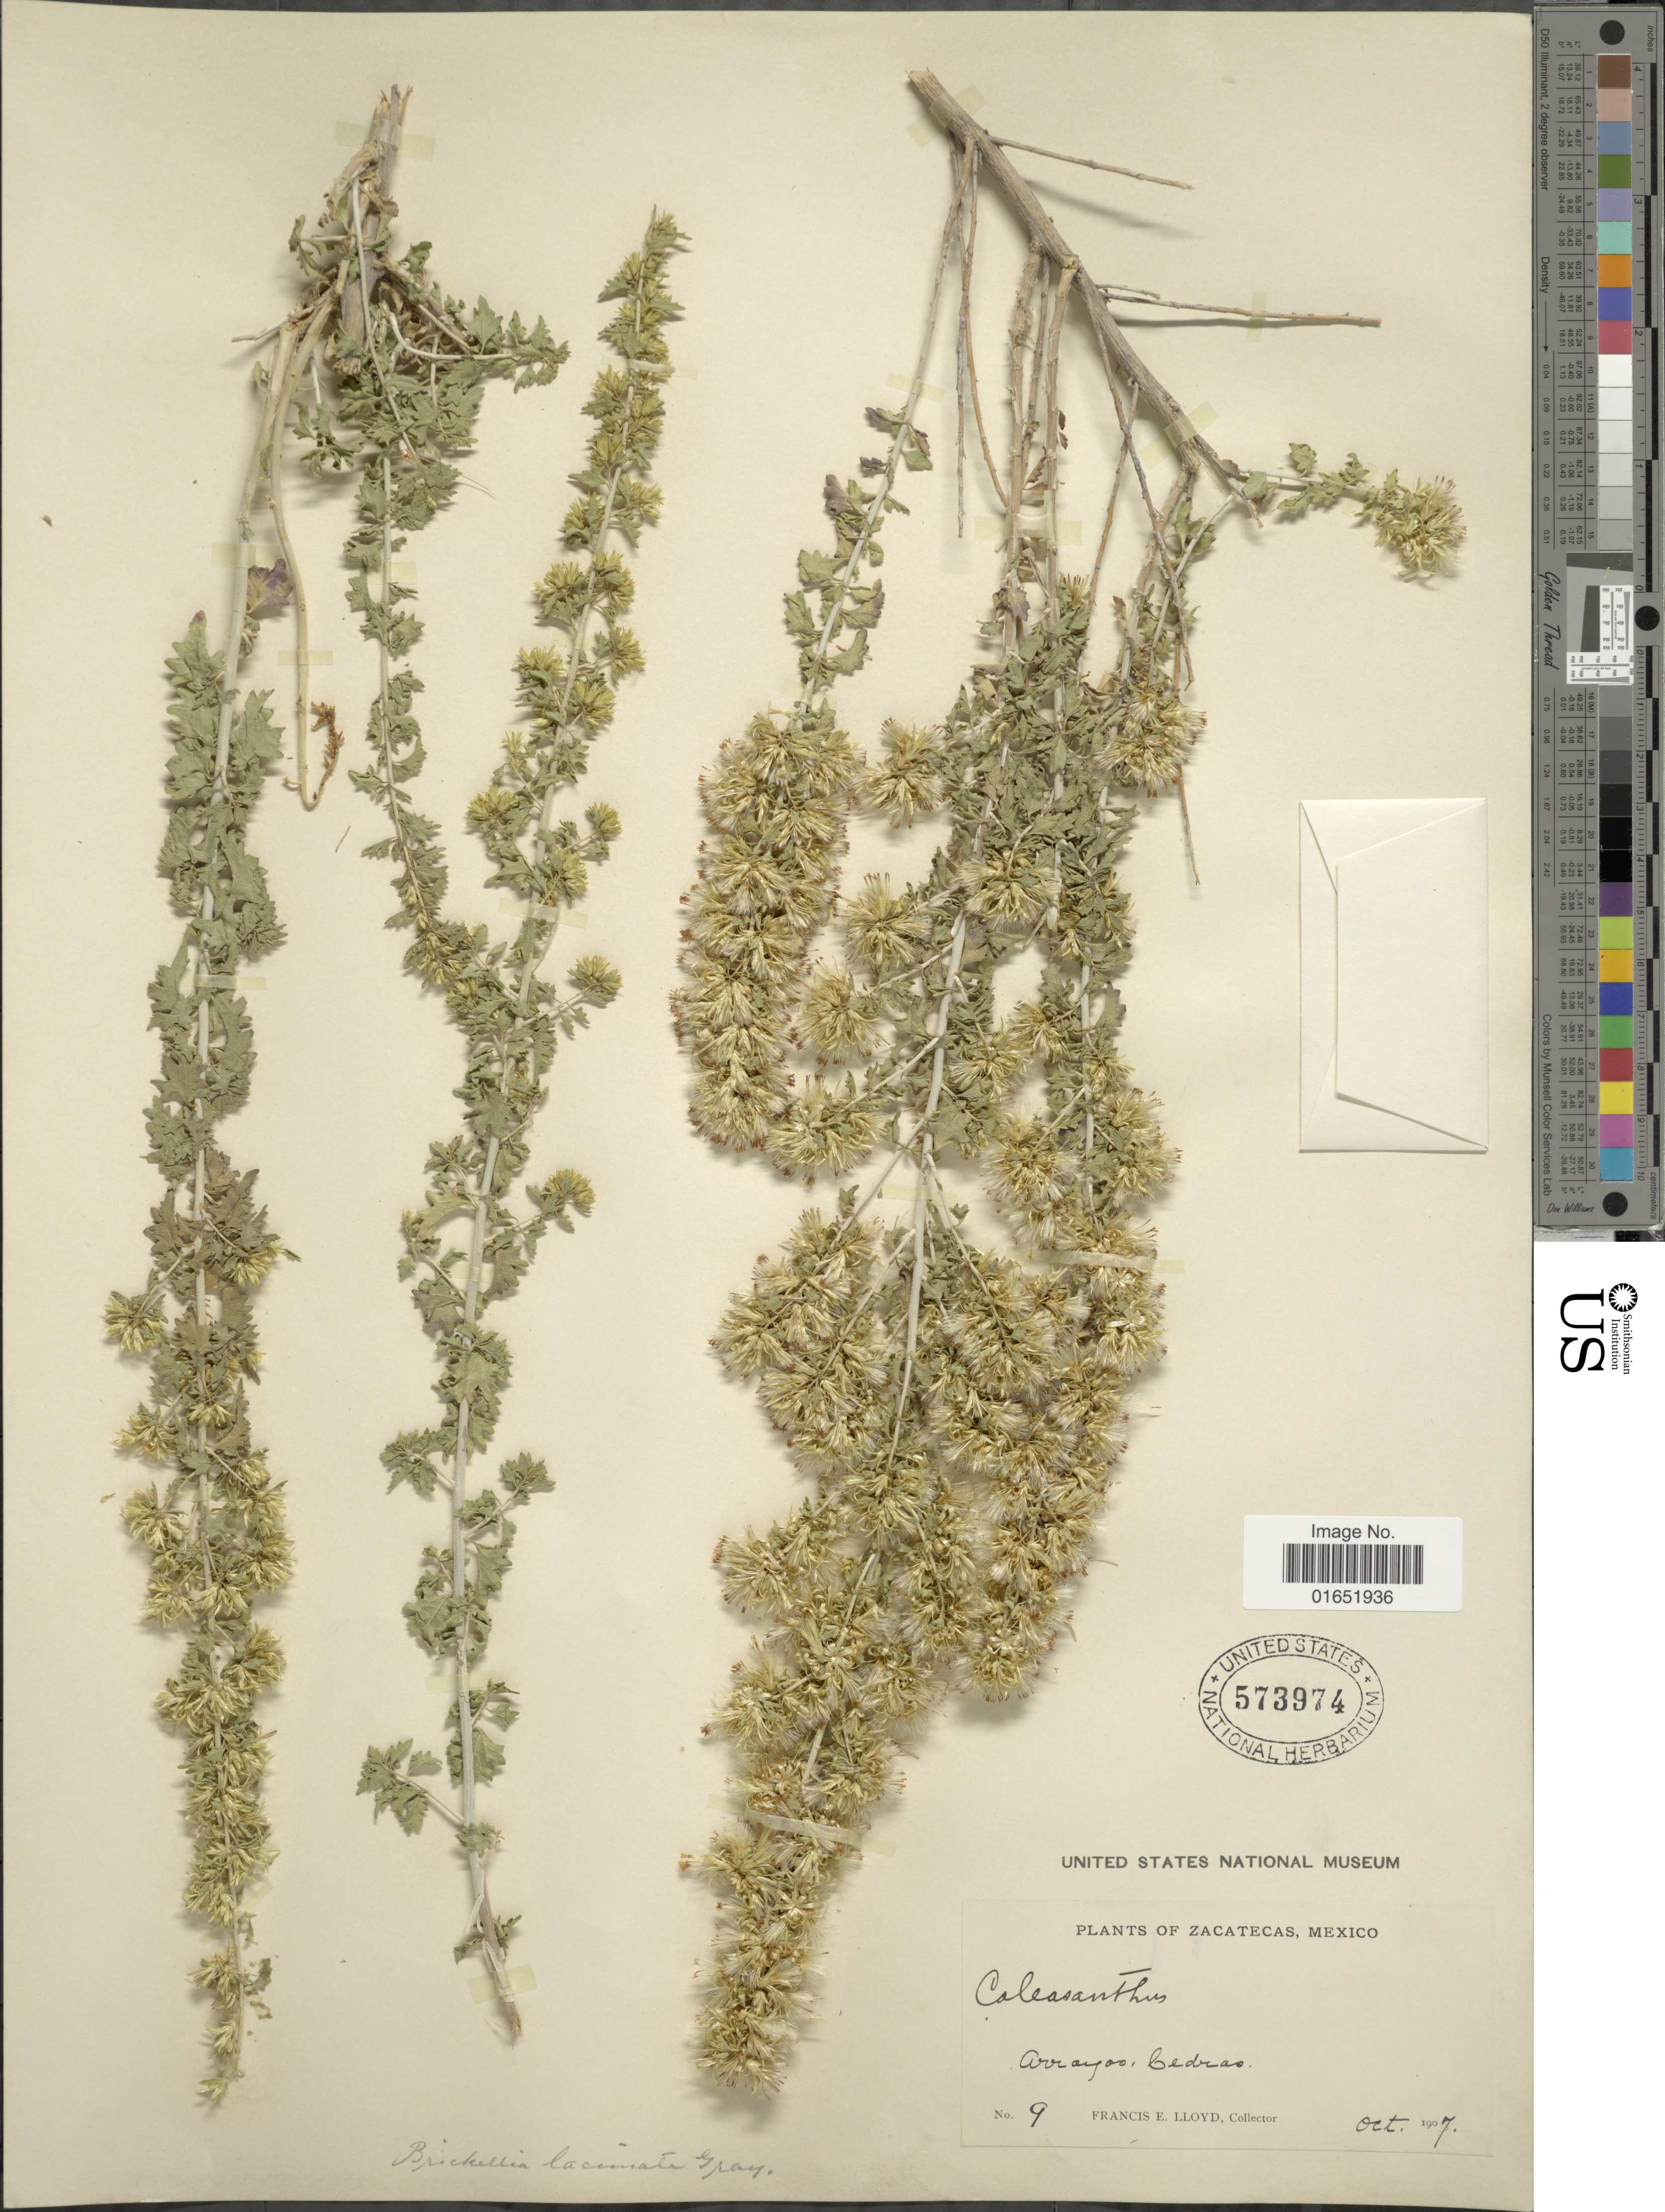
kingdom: Plantae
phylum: Tracheophyta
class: Magnoliopsida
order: Asterales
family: Asteraceae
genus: Brickellia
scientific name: Brickellia laciniata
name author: A. Gray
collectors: Lloyd, C. E.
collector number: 9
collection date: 1907-10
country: Mexico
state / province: Zacatecas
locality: Arroyos, Cedras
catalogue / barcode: US 573974